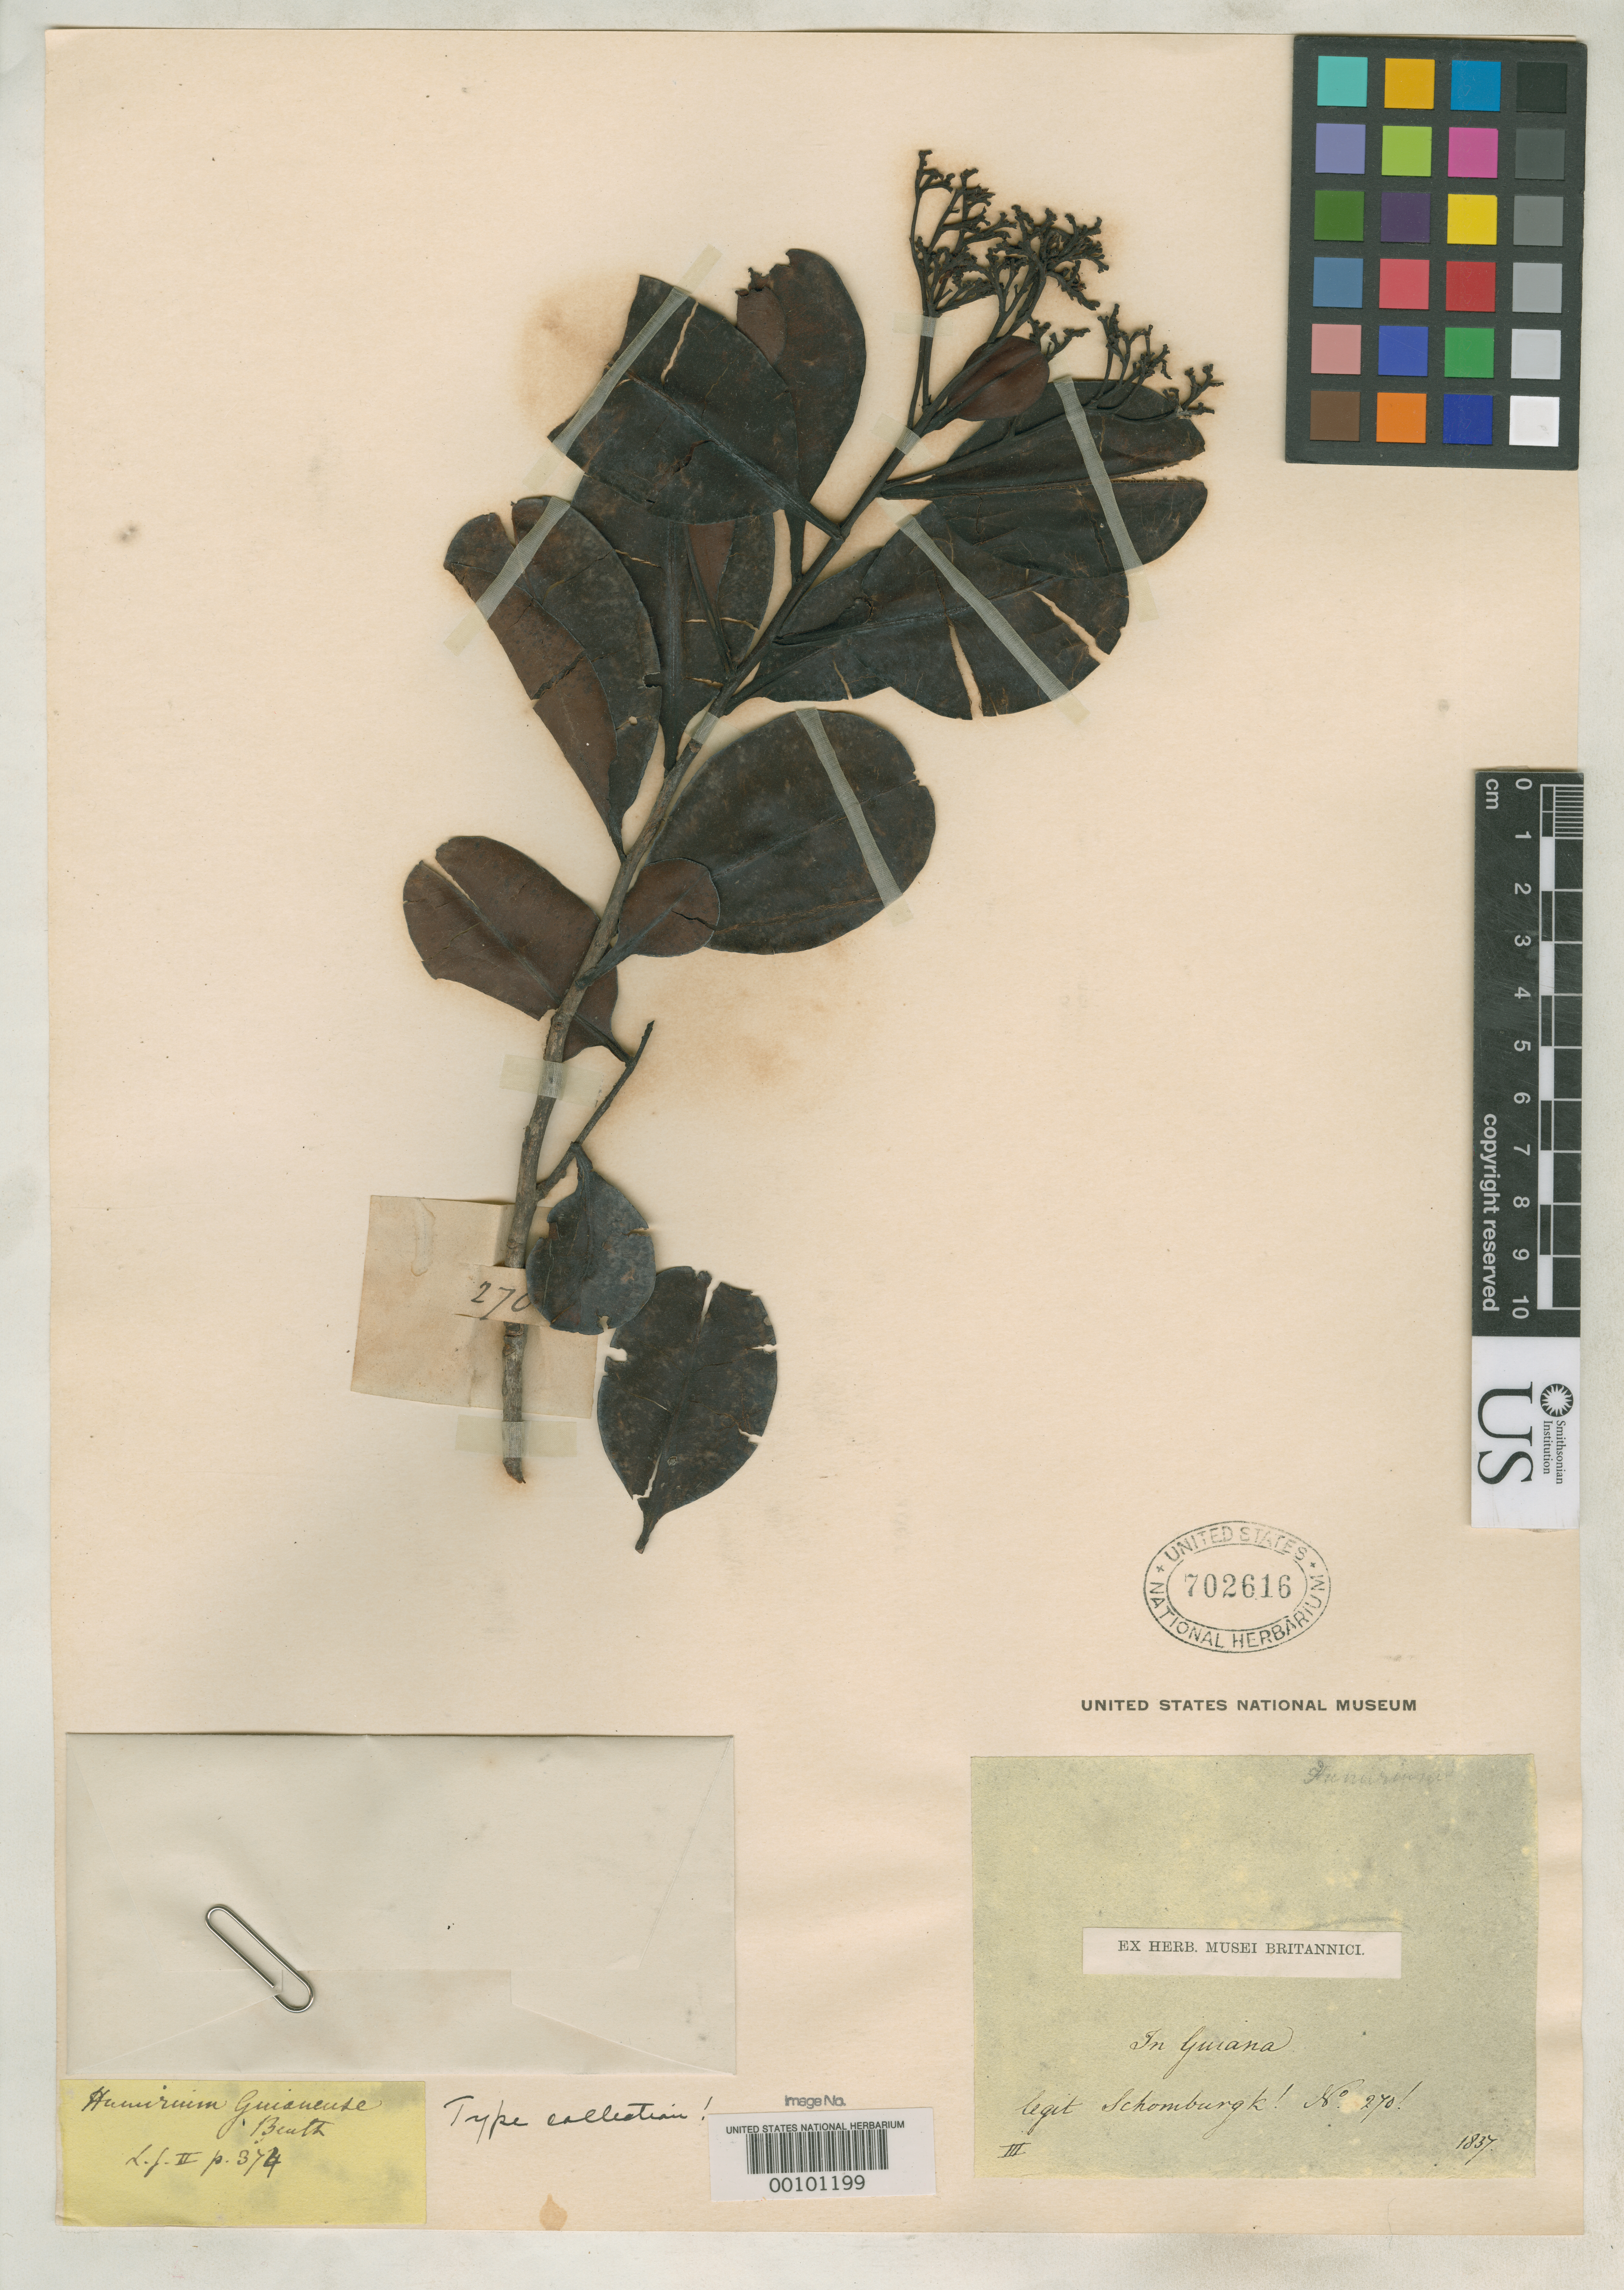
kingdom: Plantae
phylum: Tracheophyta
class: Magnoliopsida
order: Malpighiales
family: Humiriaceae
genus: Humiria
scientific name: Humiria guianense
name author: Benth.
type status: Isotype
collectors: M. R. Schomburgk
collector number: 270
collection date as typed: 1837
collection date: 1837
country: Guyana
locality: Savannahs.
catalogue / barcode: US 702616